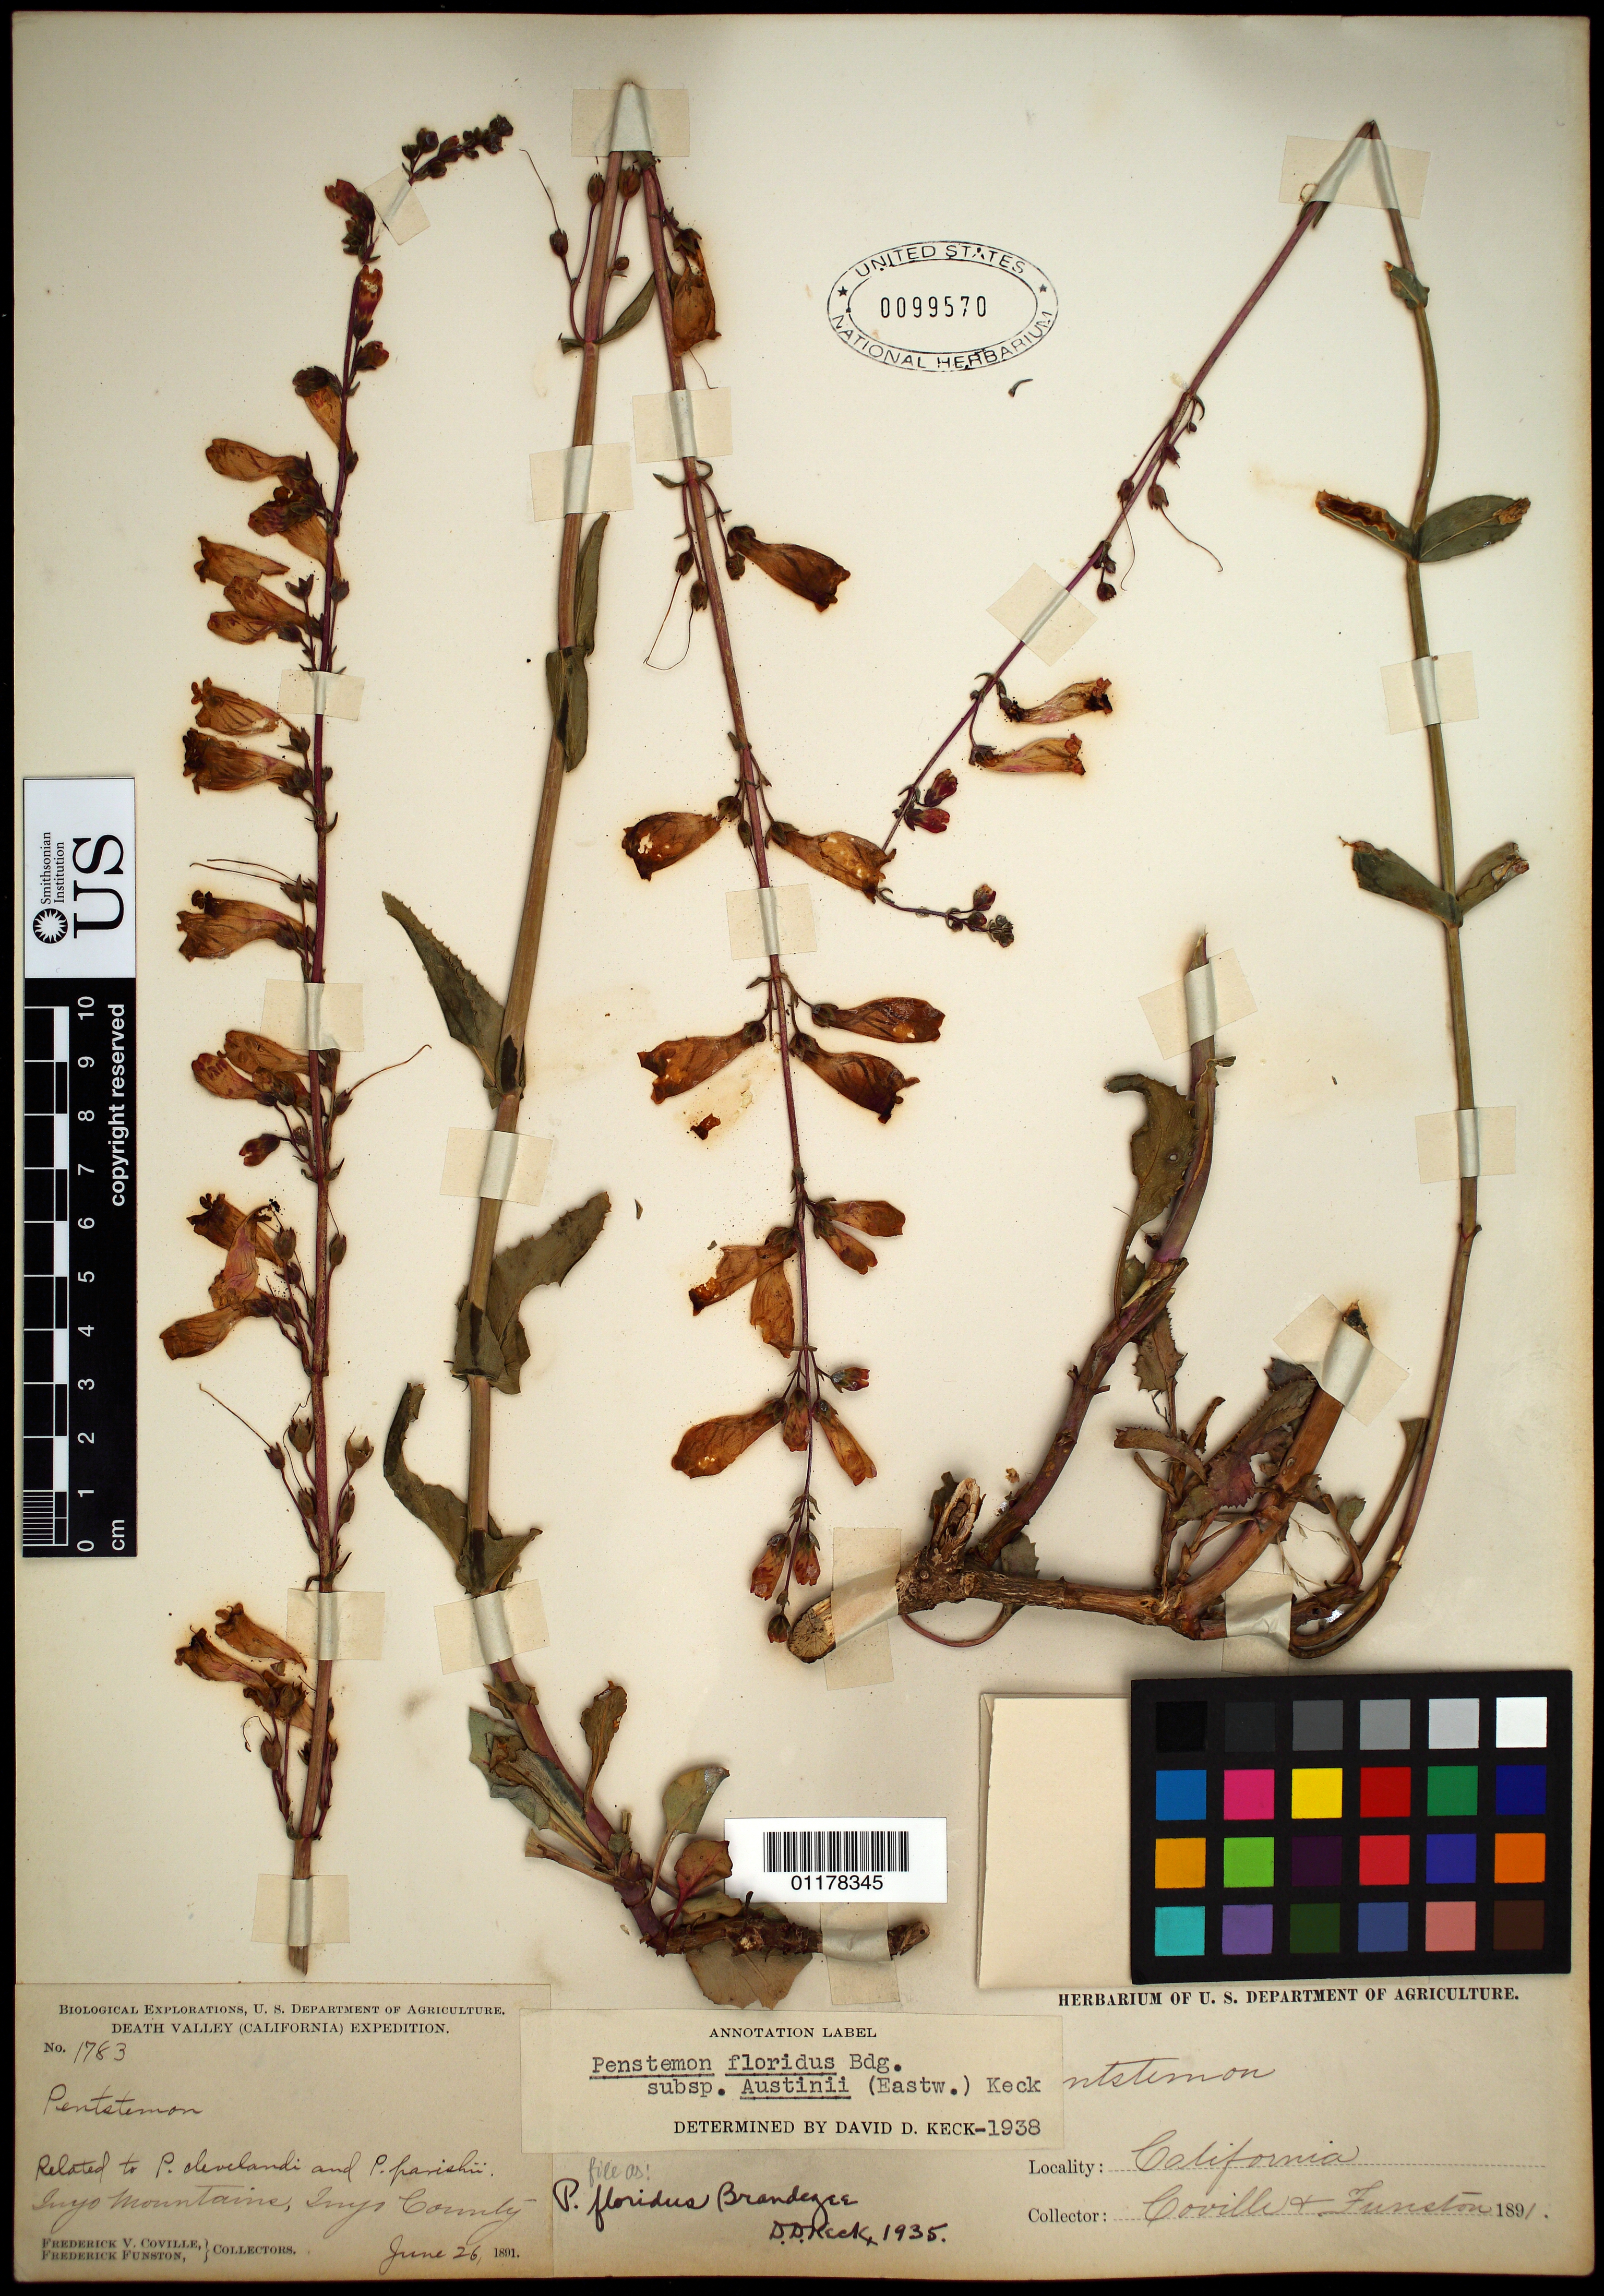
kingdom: Plantae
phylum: Tracheophyta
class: Magnoliopsida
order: Lamiales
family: Plantaginaceae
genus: Penstemon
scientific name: Penstemon floridus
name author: Brandegee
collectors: F. V. Coville & F. Funston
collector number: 1783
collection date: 1891-06-26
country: United States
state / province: California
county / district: Inyo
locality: Inyo Mountains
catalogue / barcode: US 99570